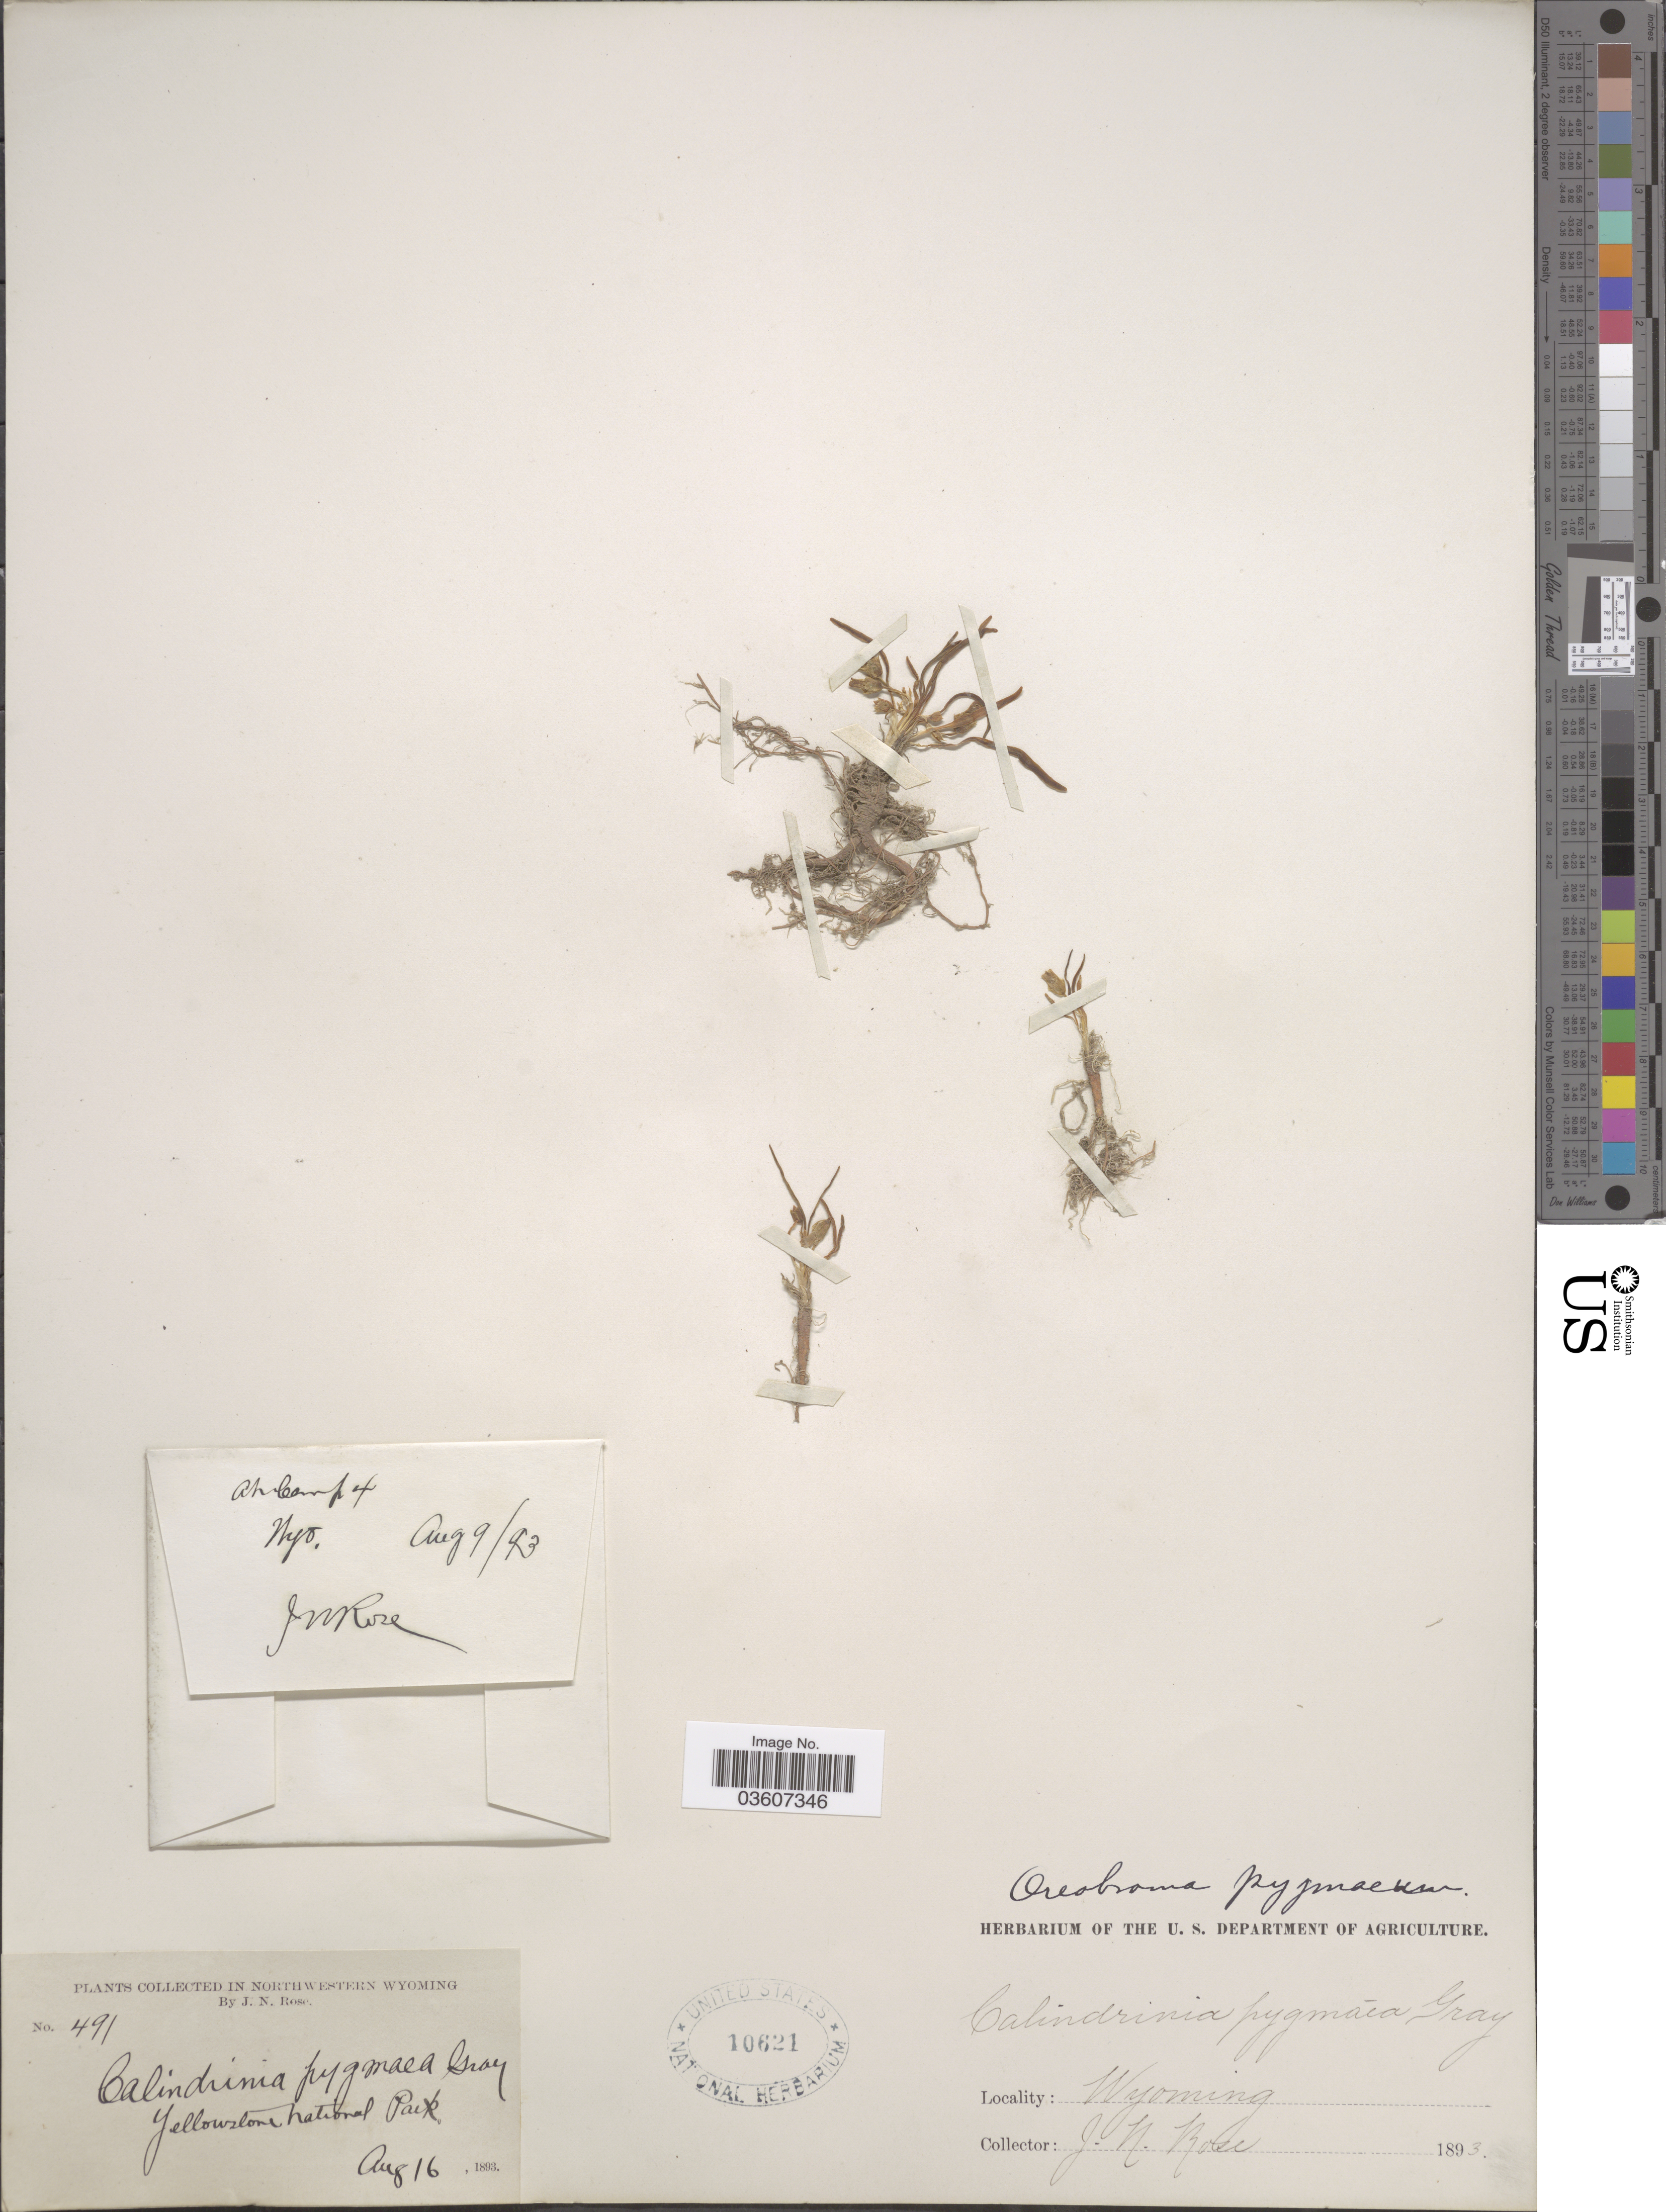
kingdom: Plantae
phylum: Tracheophyta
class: Magnoliopsida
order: Caryophyllales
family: Montiaceae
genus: Lewisia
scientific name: Lewisia pygmaea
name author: (A. Gray) B.L. Rob.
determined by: Strong, Mark T., (BOT), Smithsonian Institution - National Museum of Natural History (UNITED STATES)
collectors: J. N. Rose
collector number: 491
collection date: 1893-08-16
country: United States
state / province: Wyoming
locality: Northwestern Wyoming. Yellowstone National Park.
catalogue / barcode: US 10621